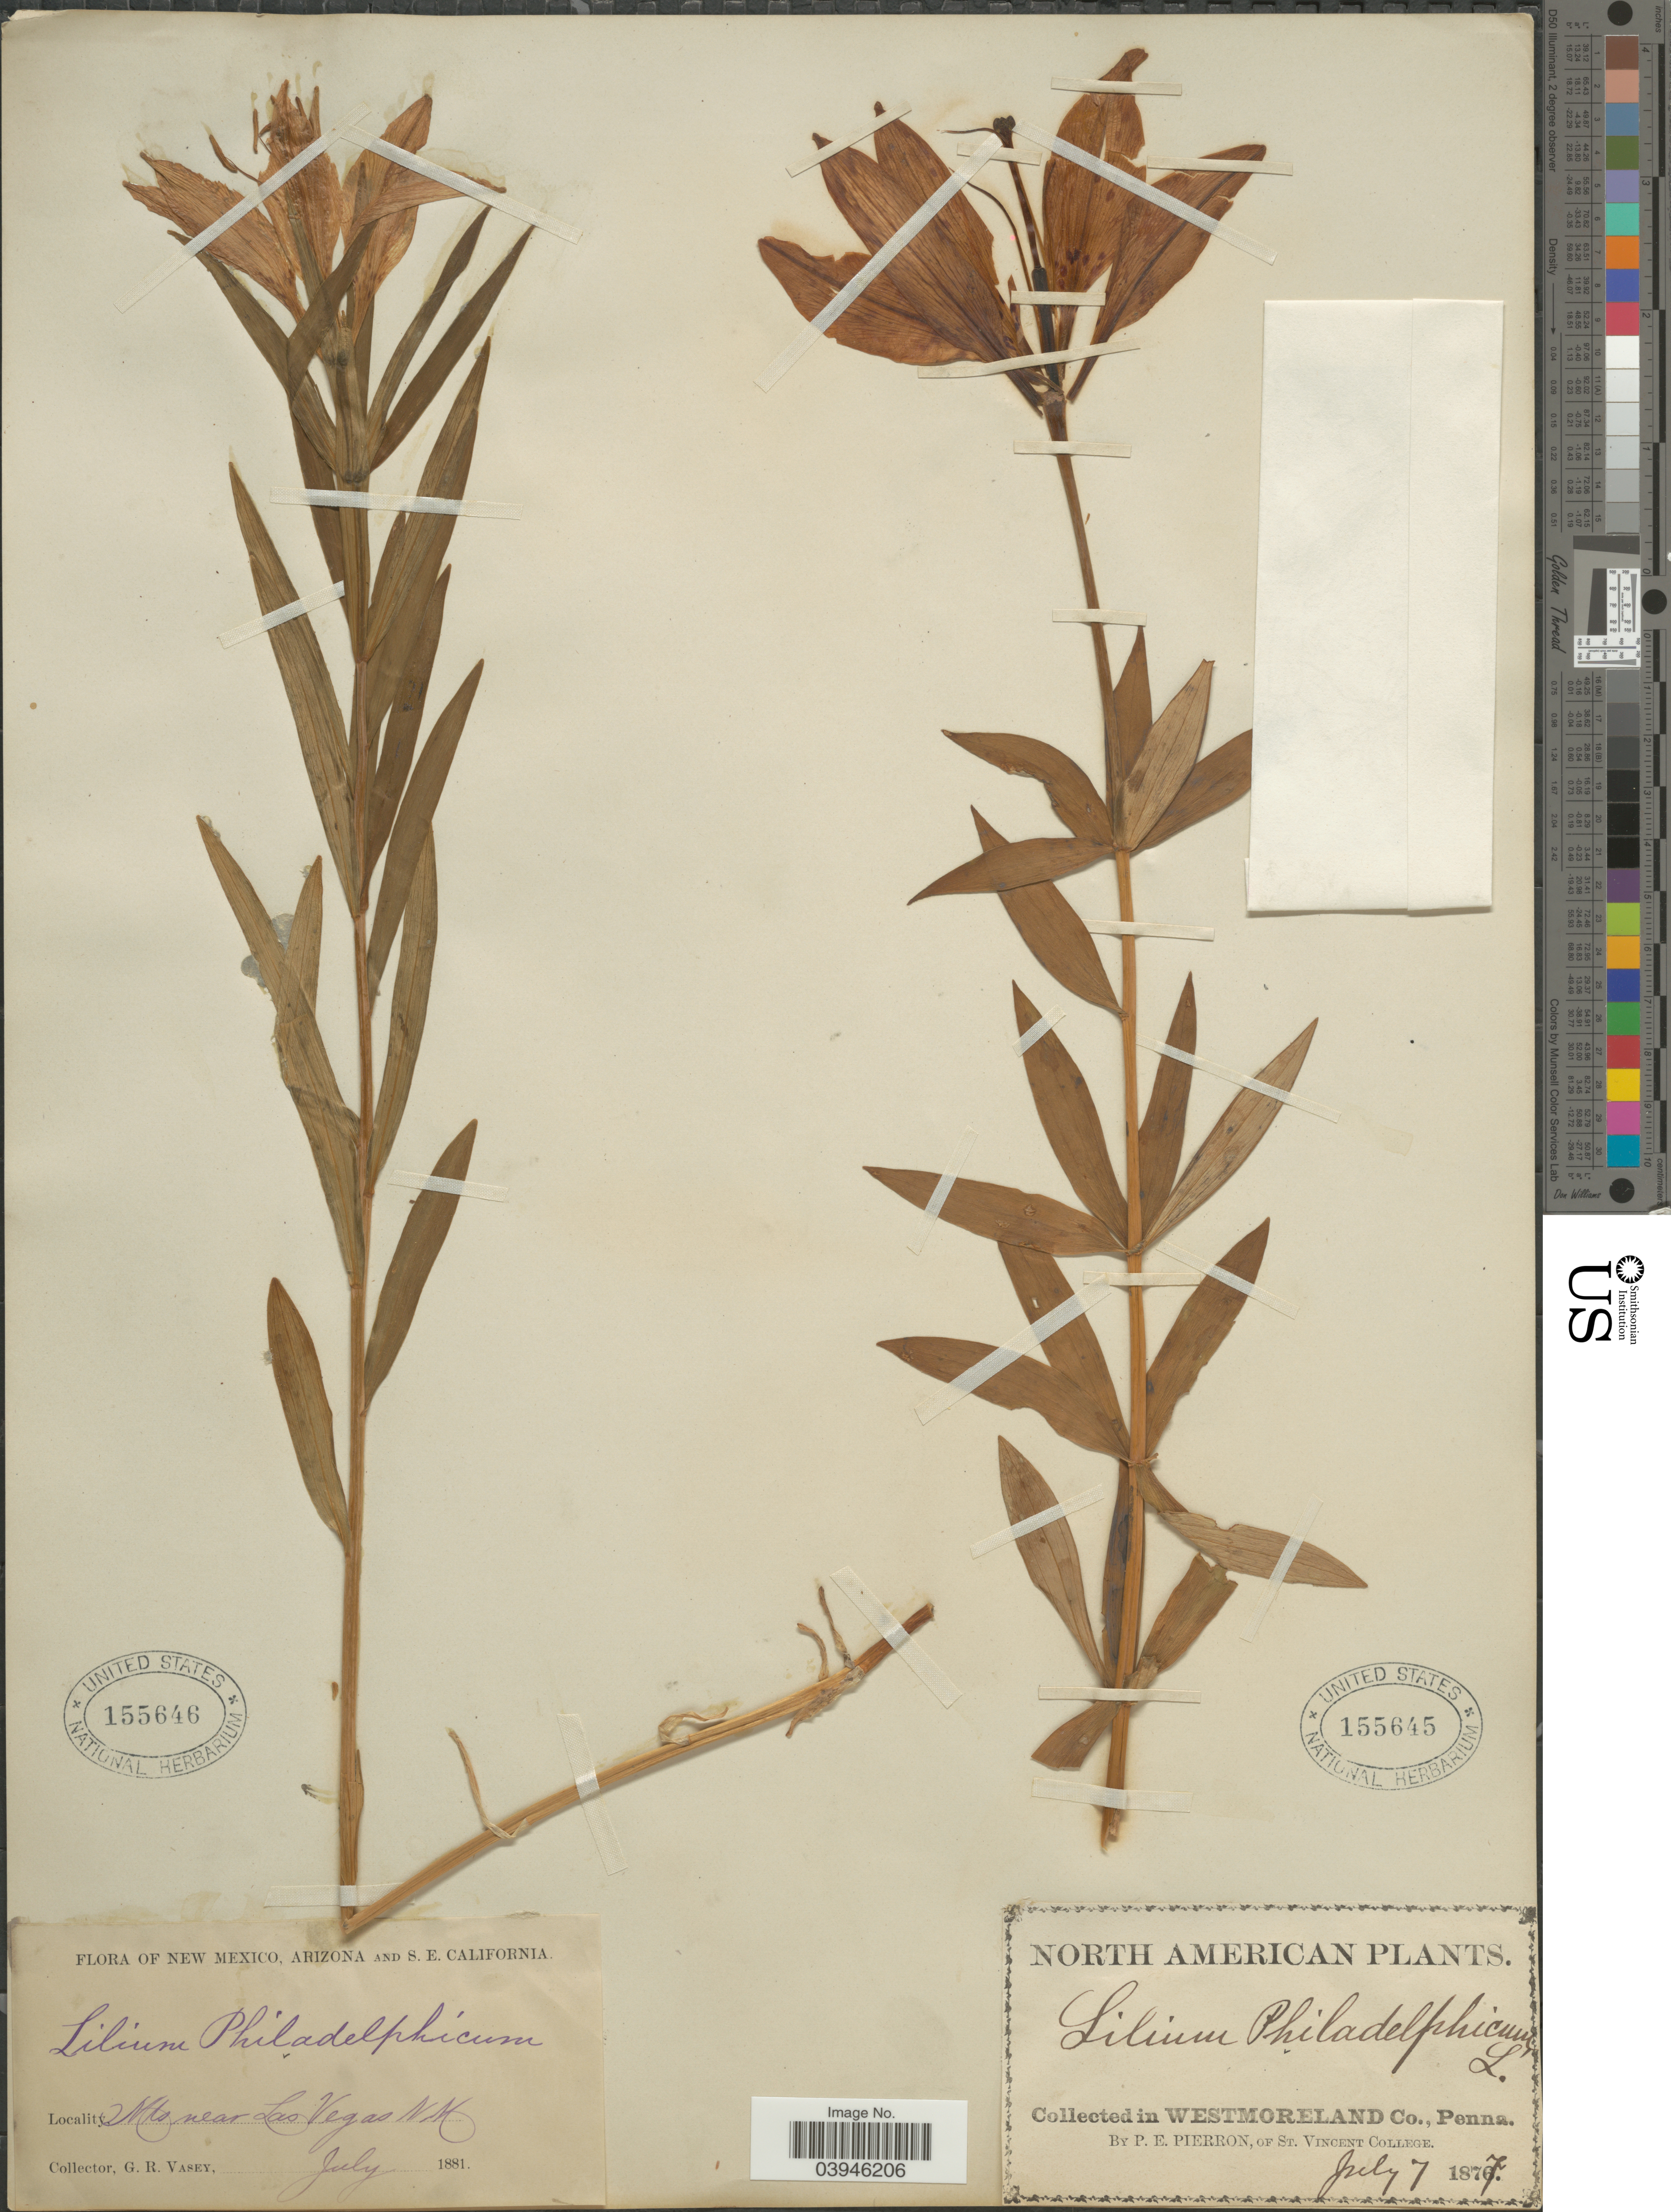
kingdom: Plantae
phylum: Tracheophyta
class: Liliopsida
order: Liliales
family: Liliaceae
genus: Lilium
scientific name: Lilium philadelphicum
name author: L.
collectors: G. R. Vasey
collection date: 1881-07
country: United States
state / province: New Mexico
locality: Mts near Las Vegas.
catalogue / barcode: US 155646